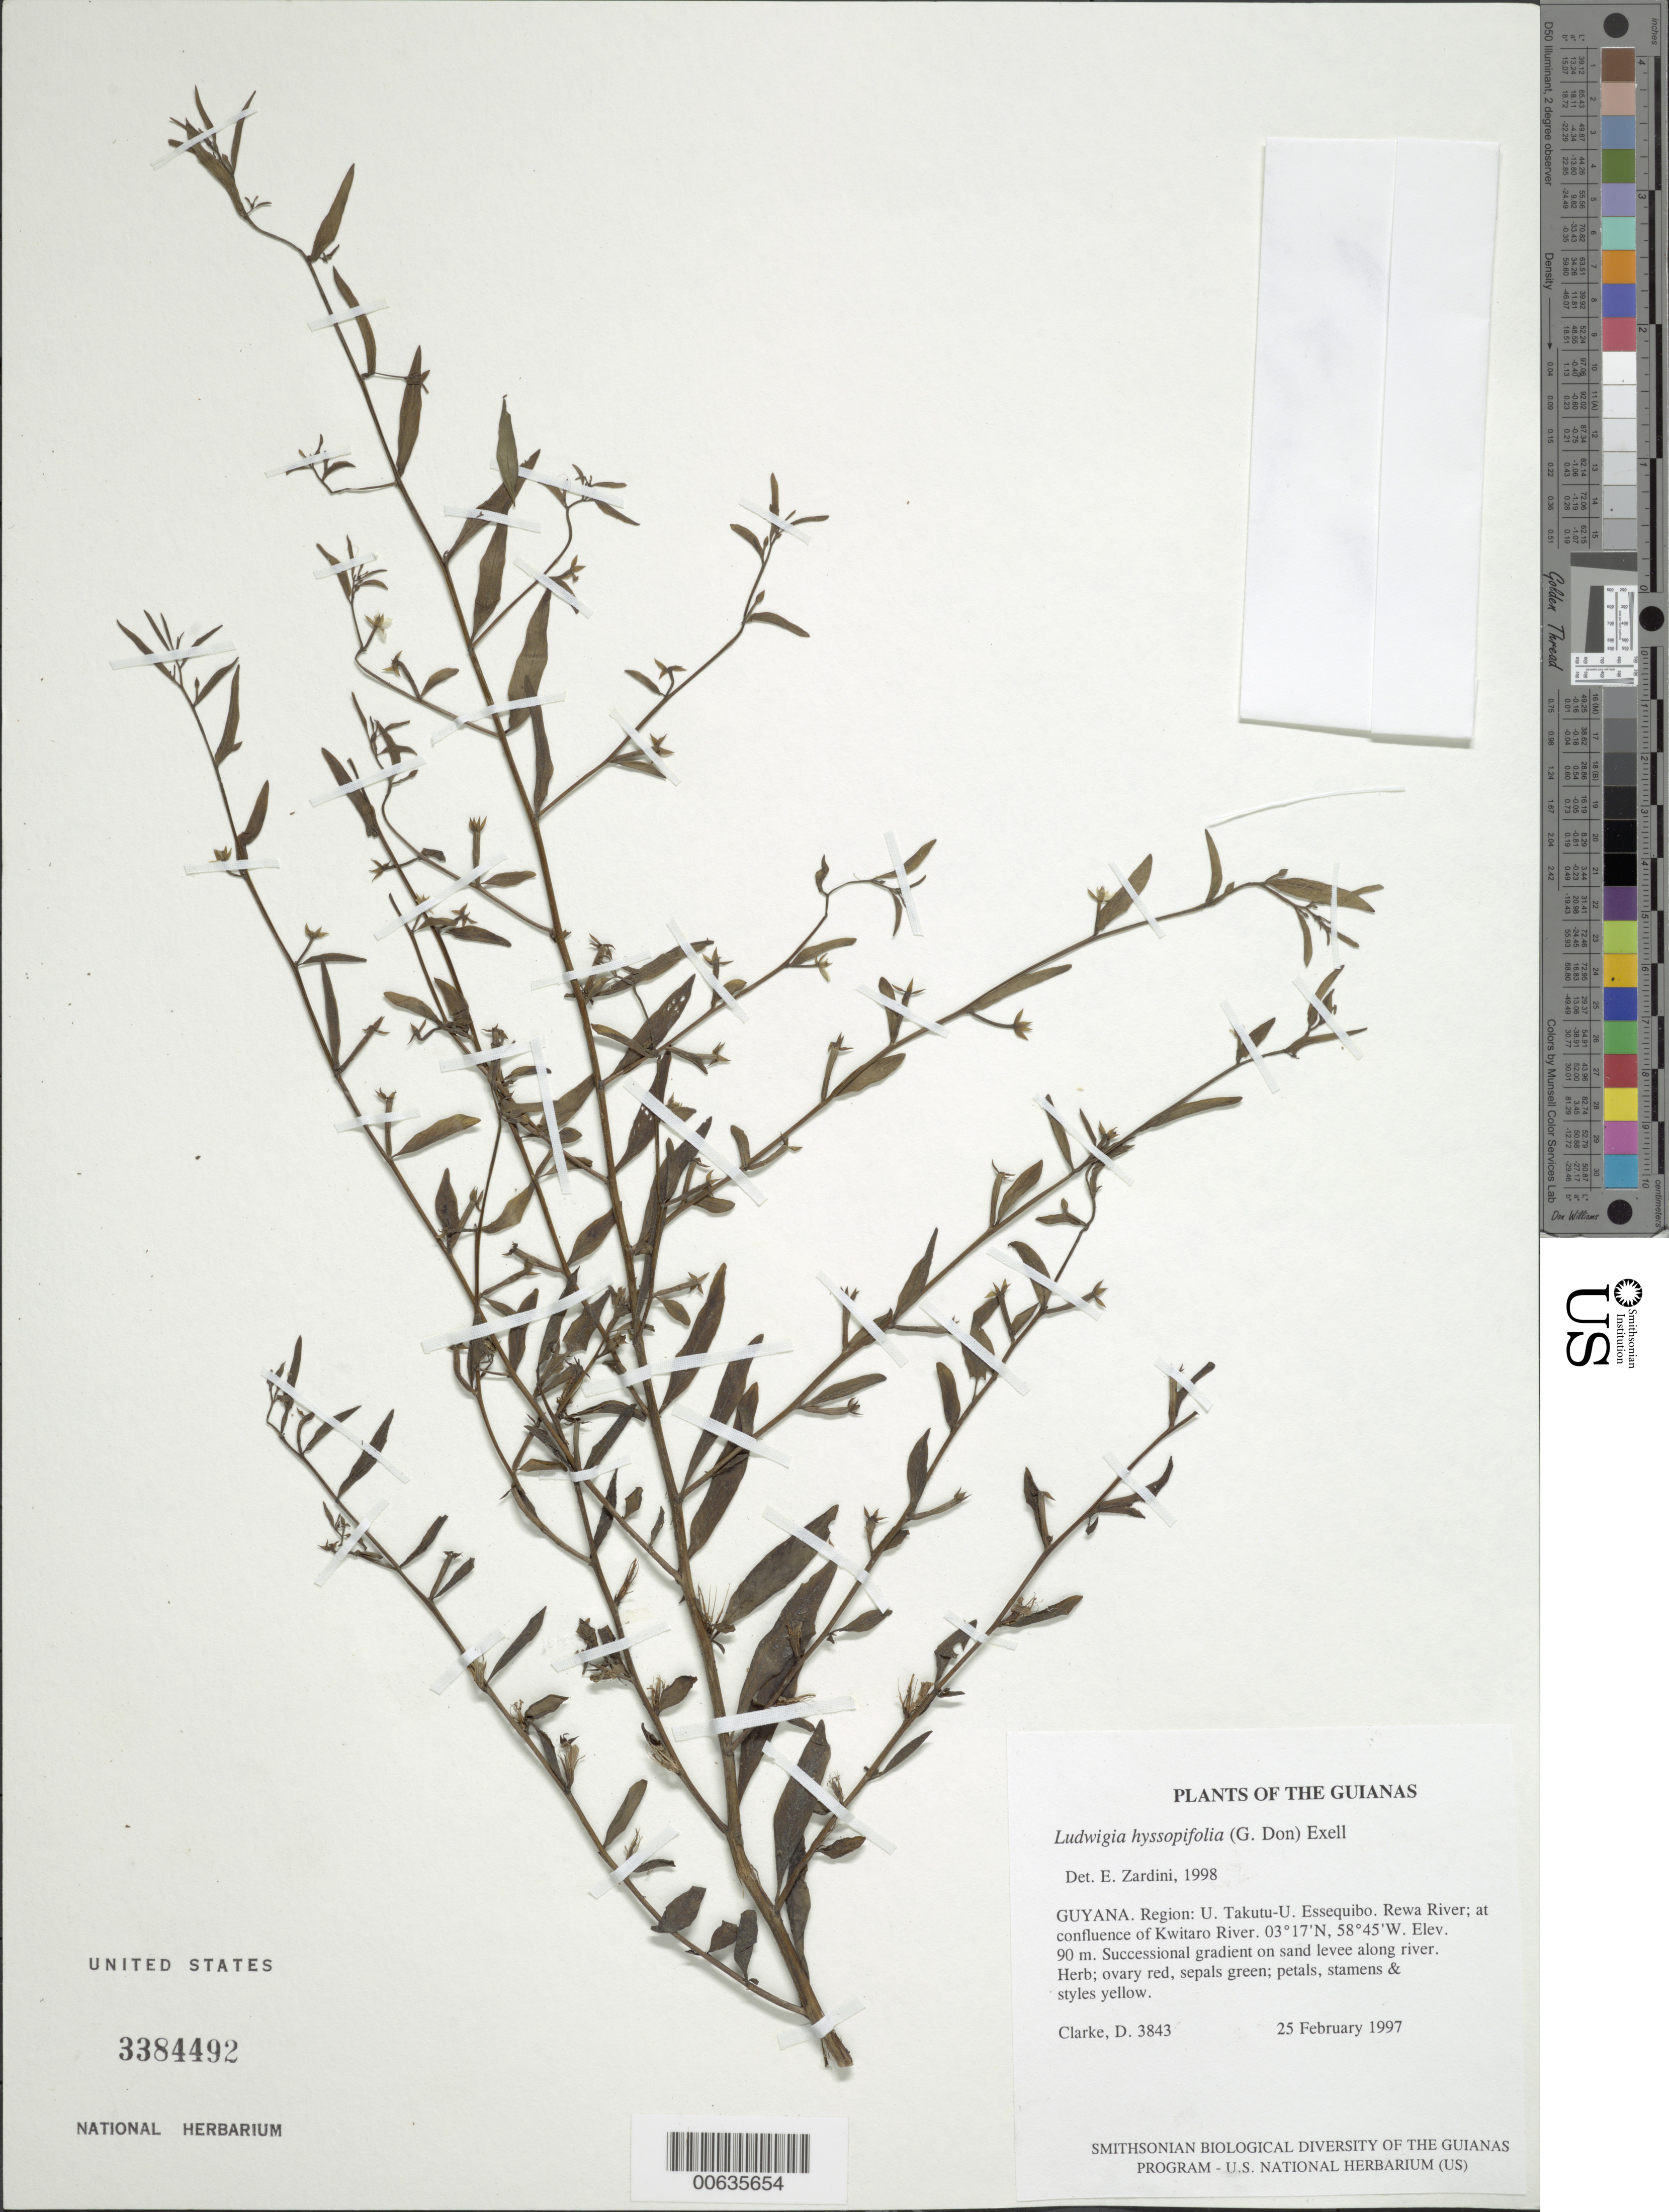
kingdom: Plantae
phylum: Tracheophyta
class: Magnoliopsida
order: Myrtales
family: Onagraceae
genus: Ludwigia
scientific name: Ludwigia hyssopifolia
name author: (G. Don) Exell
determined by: Zardini, E. M.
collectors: H. D. Clarke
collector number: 3843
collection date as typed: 25 February 1997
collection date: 1997-02-25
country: Guyana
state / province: U. Takutu-U. Essequibo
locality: Rewa River; at confluence of Kwitaro River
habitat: Successional gradient on sand levee along river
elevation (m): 90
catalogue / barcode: US 3384492